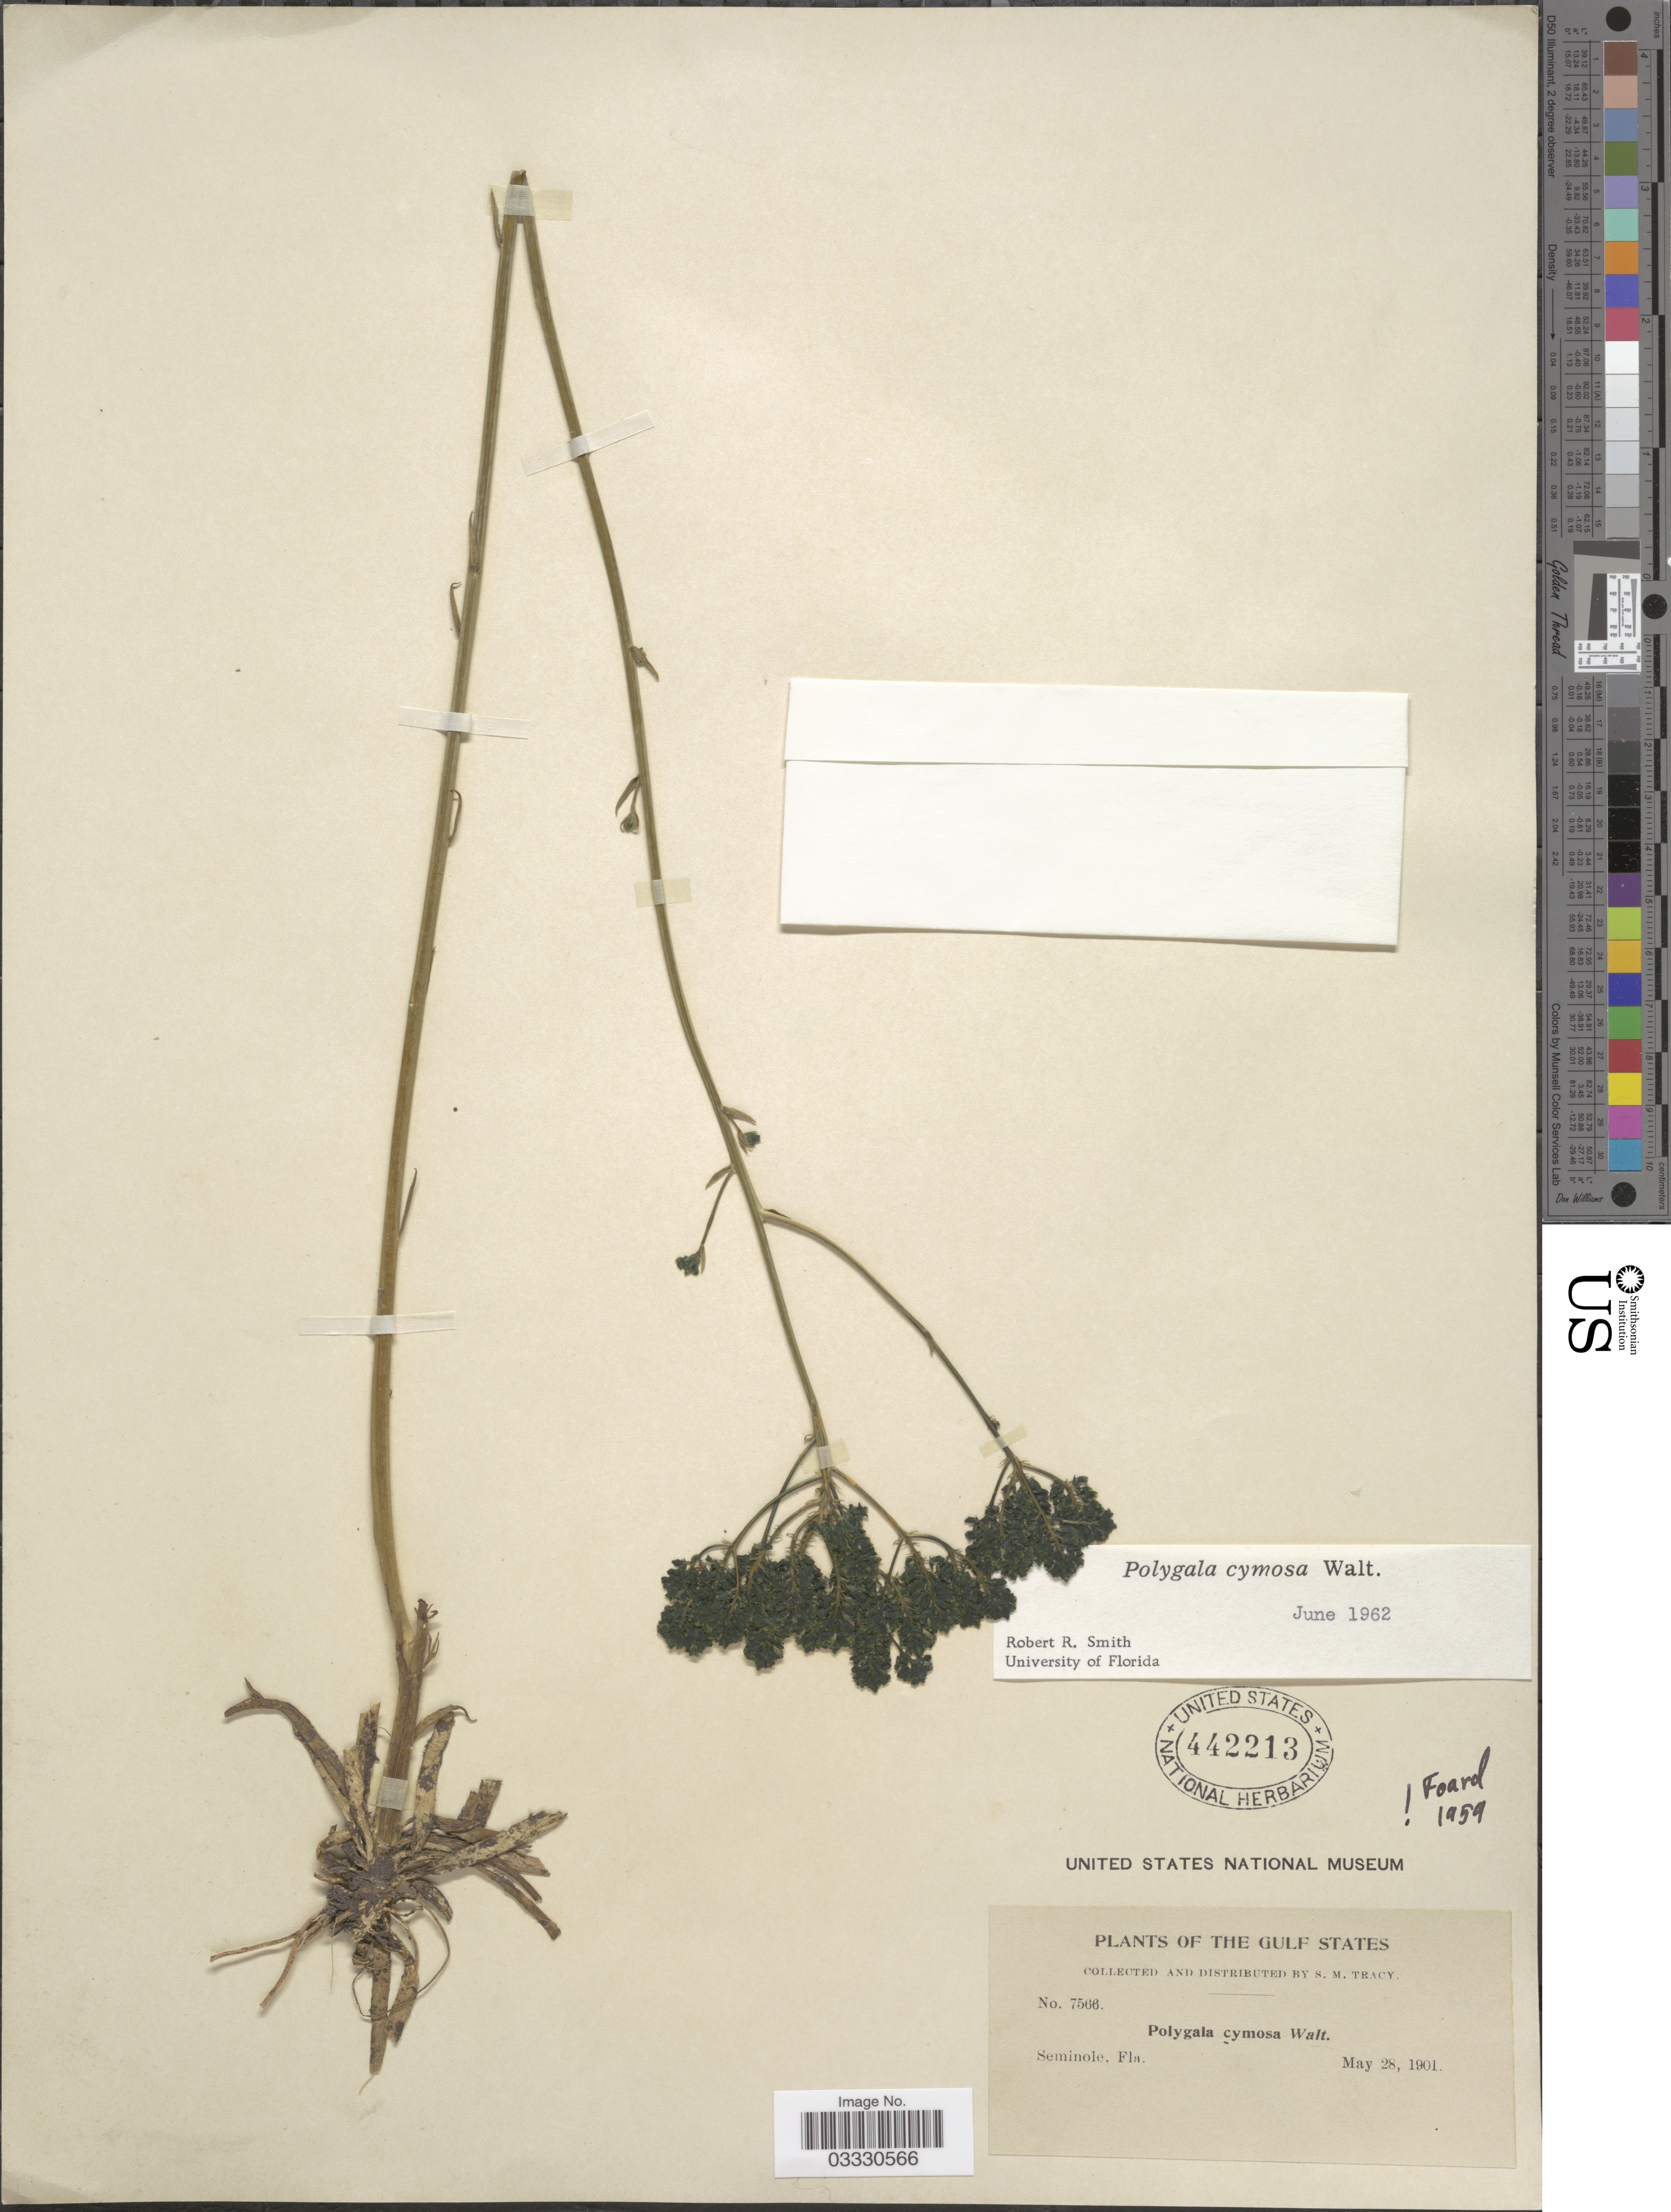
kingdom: Plantae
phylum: Tracheophyta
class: Magnoliopsida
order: Fabales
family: Polygalaceae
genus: Polygala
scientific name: Polygala cymosa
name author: Walter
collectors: S. M. Tracy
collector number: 7566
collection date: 1901-05-28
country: United States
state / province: Florida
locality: The Gulf States, Seminole.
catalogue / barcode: US 442213